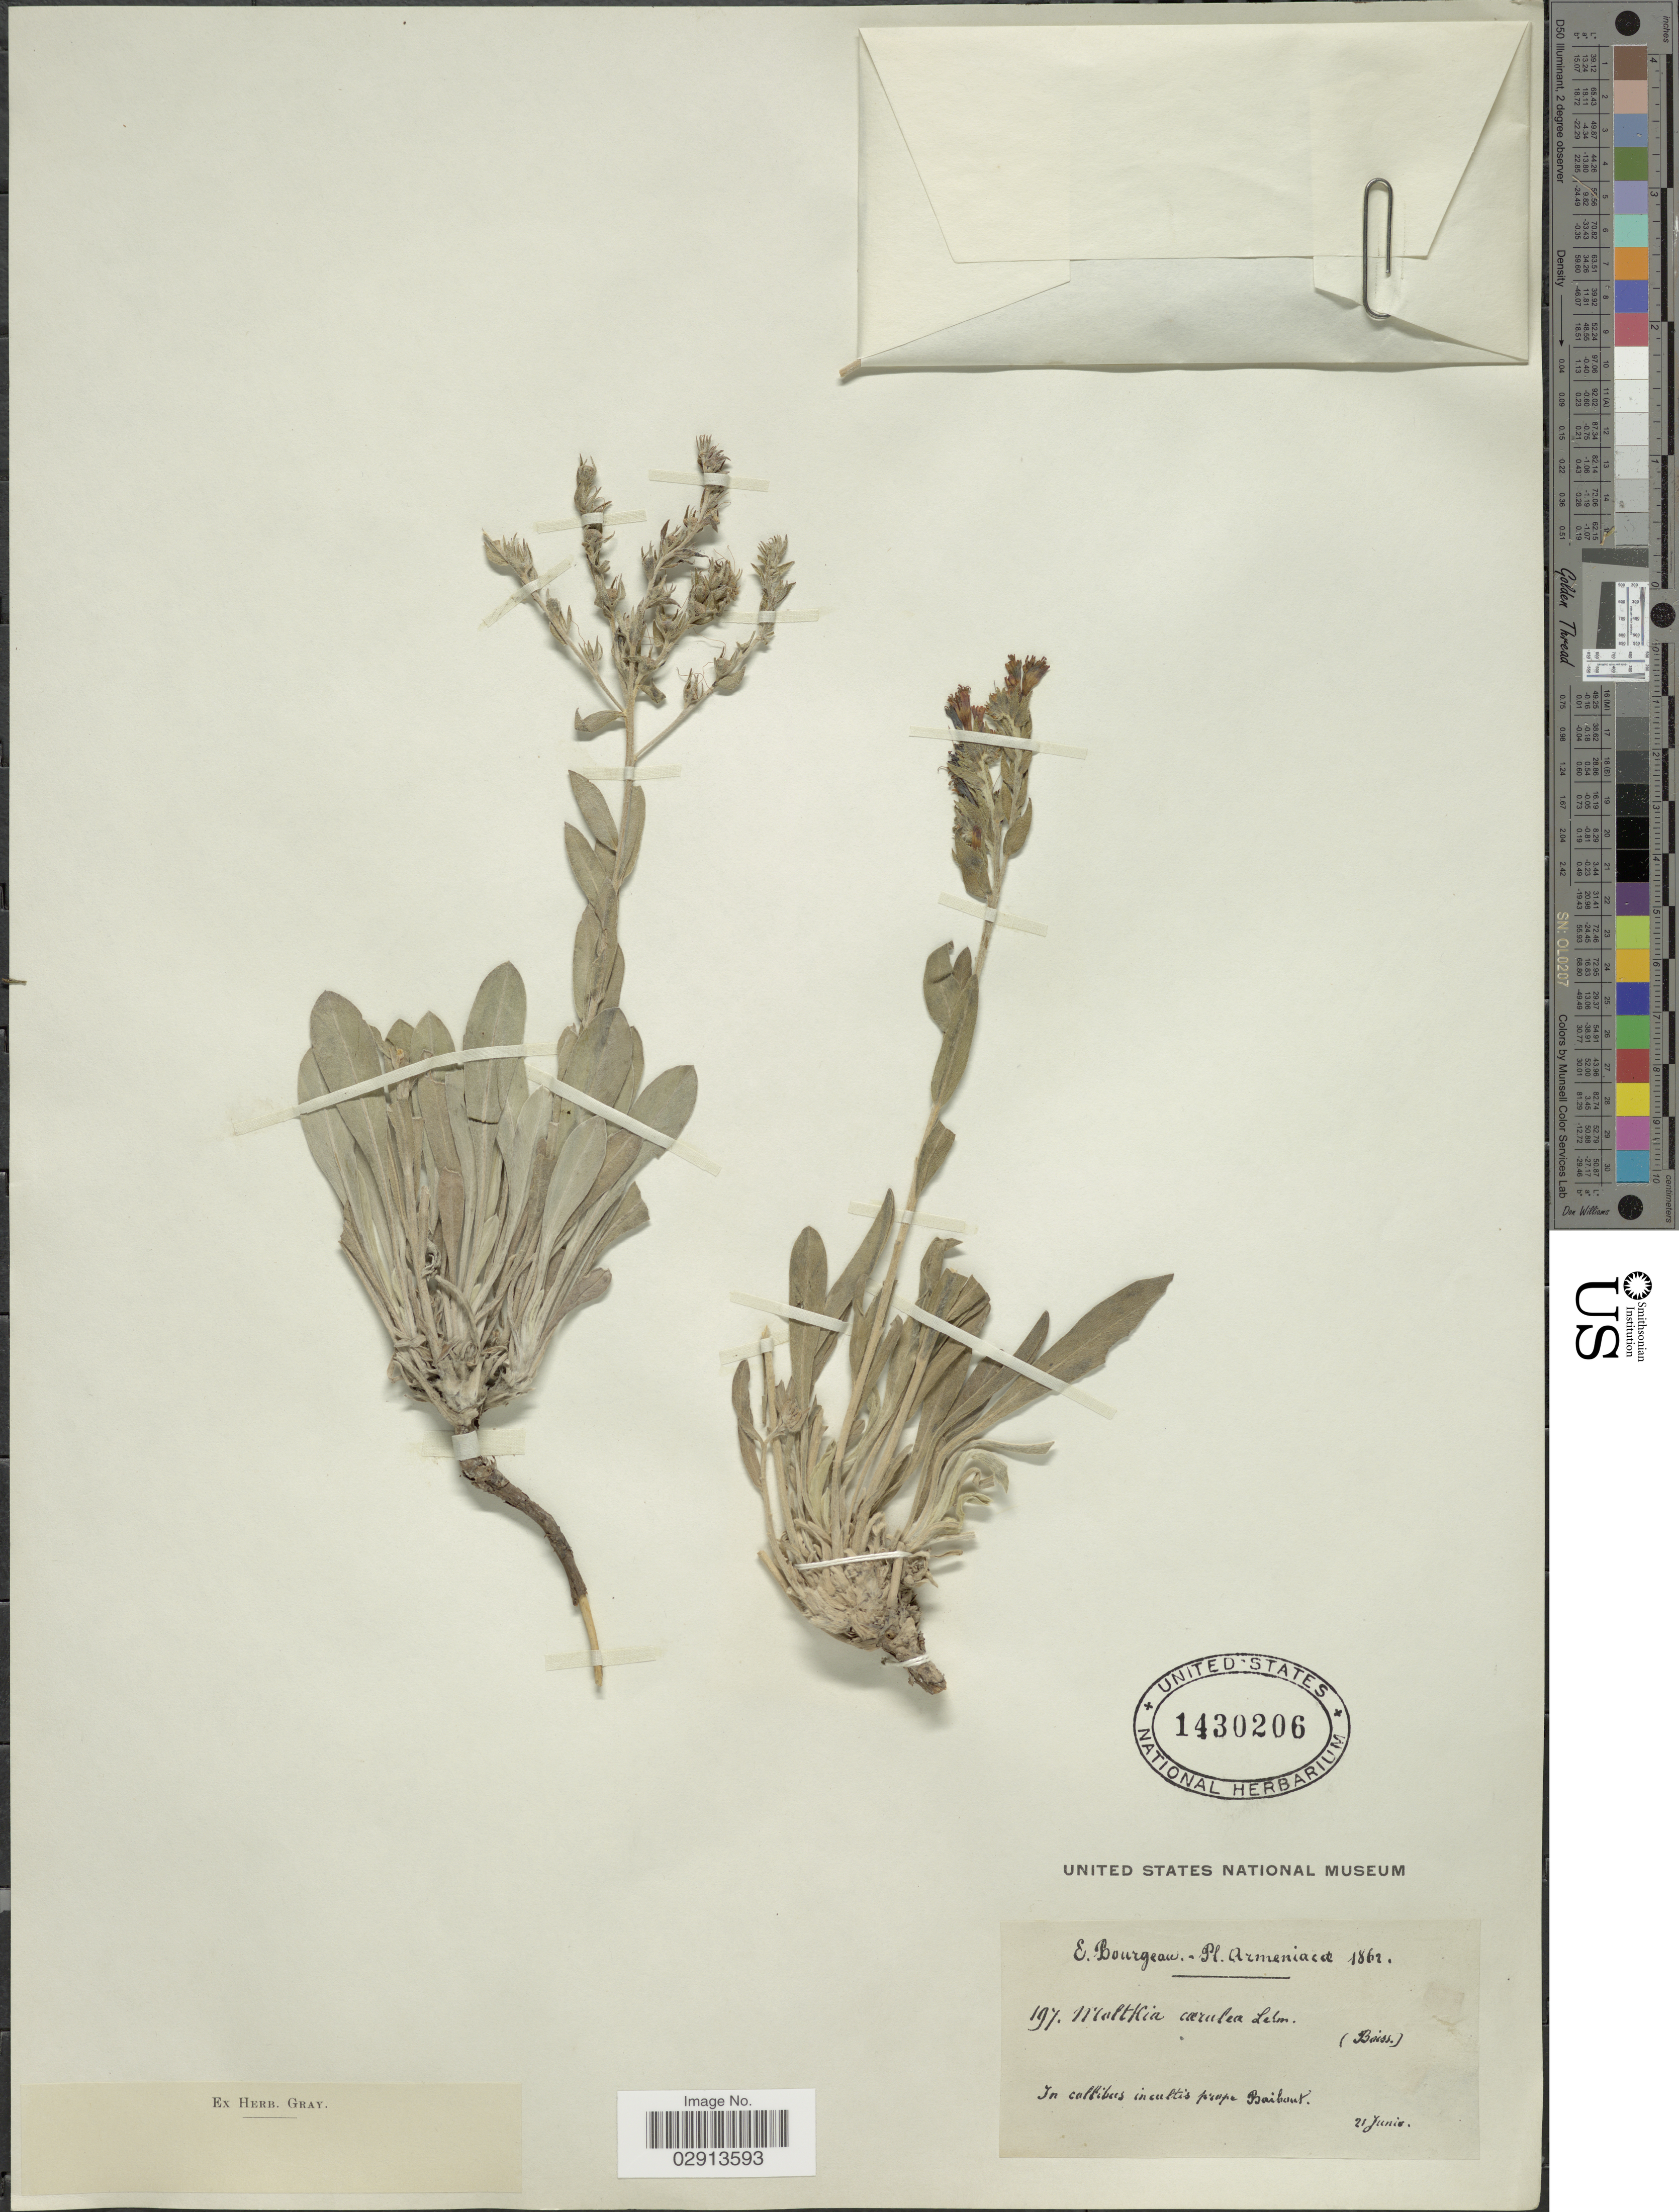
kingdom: Plantae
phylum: Tracheophyta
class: Magnoliopsida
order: Boraginales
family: Boraginaceae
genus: Moltkia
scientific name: Moltkia caerulea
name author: Lehm.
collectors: E. Bourgeau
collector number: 197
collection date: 1862-06-21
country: Armenia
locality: In collibus in cultis prope Baibout.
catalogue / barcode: US 1430206